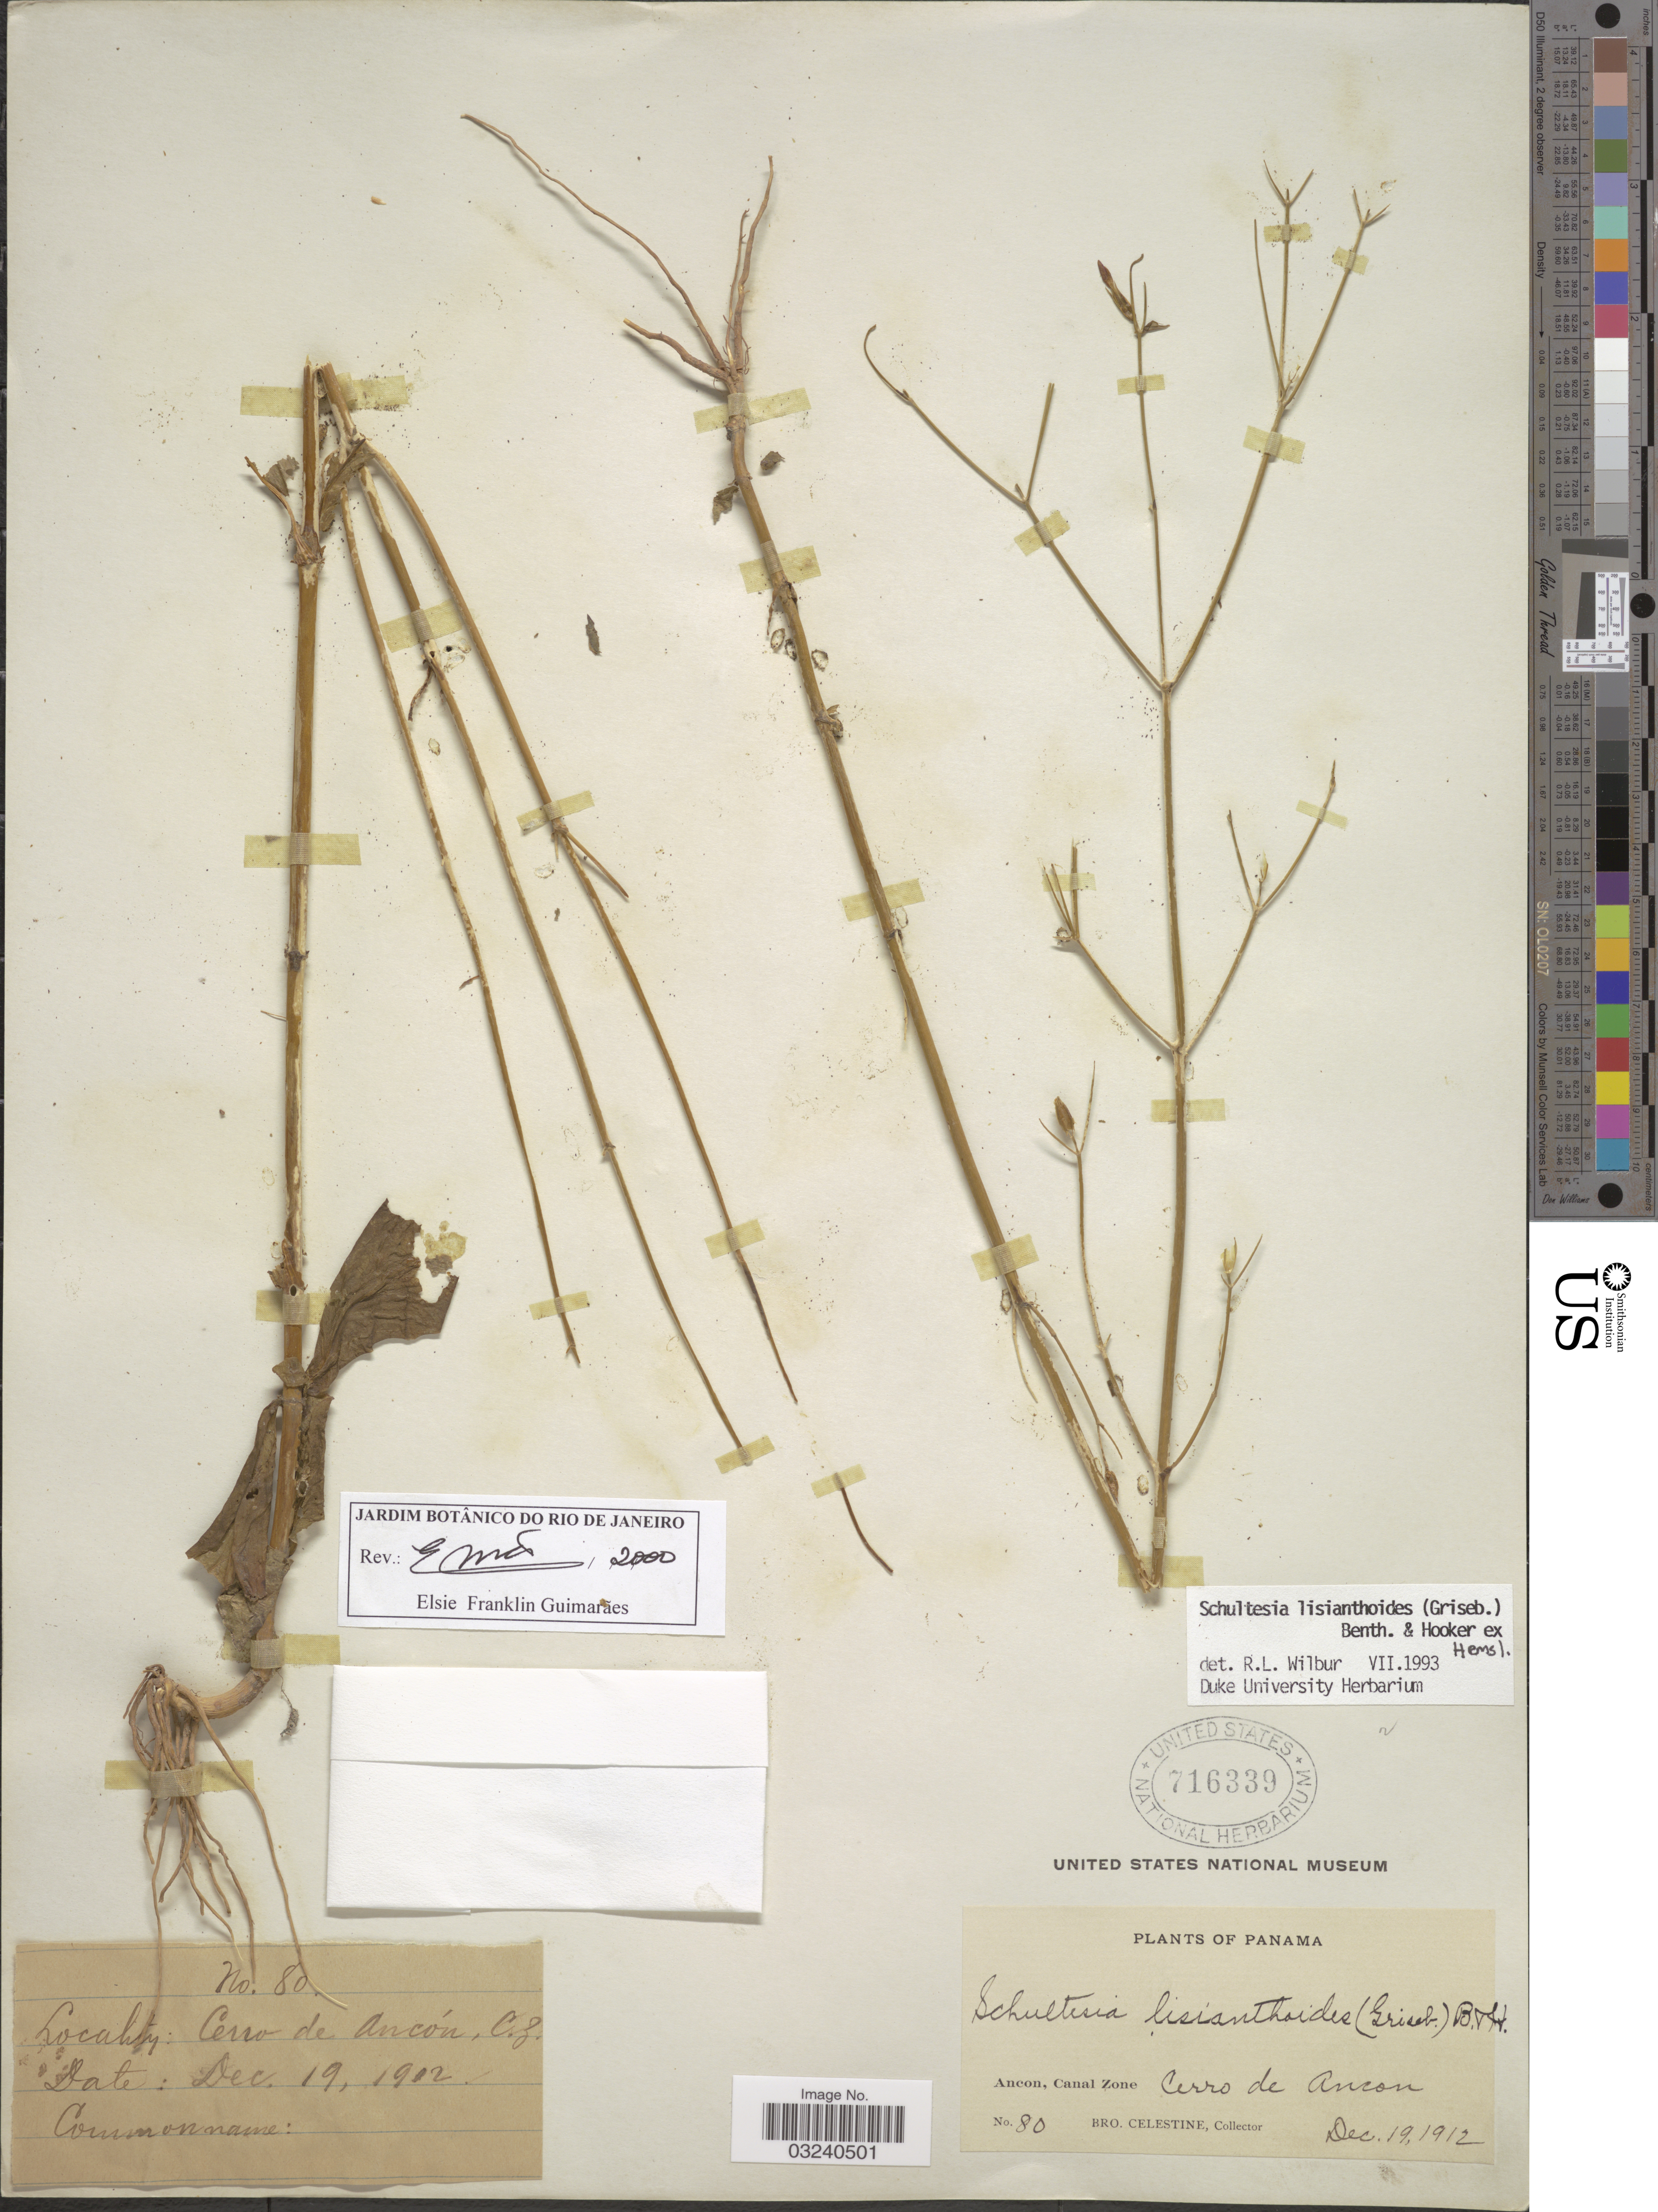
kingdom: Plantae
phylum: Tracheophyta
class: Magnoliopsida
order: Gentianales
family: Gentianaceae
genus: Schultesia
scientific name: Schultesia lisianthoides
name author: (Griseb.) Benth. & Hook. f. ex Hemsl.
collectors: B. Celestine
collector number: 80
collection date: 1912-12-19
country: Panama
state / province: Colón / Panamá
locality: Ancon, Canal Zone. Cerro de Ancon.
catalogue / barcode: US 716339